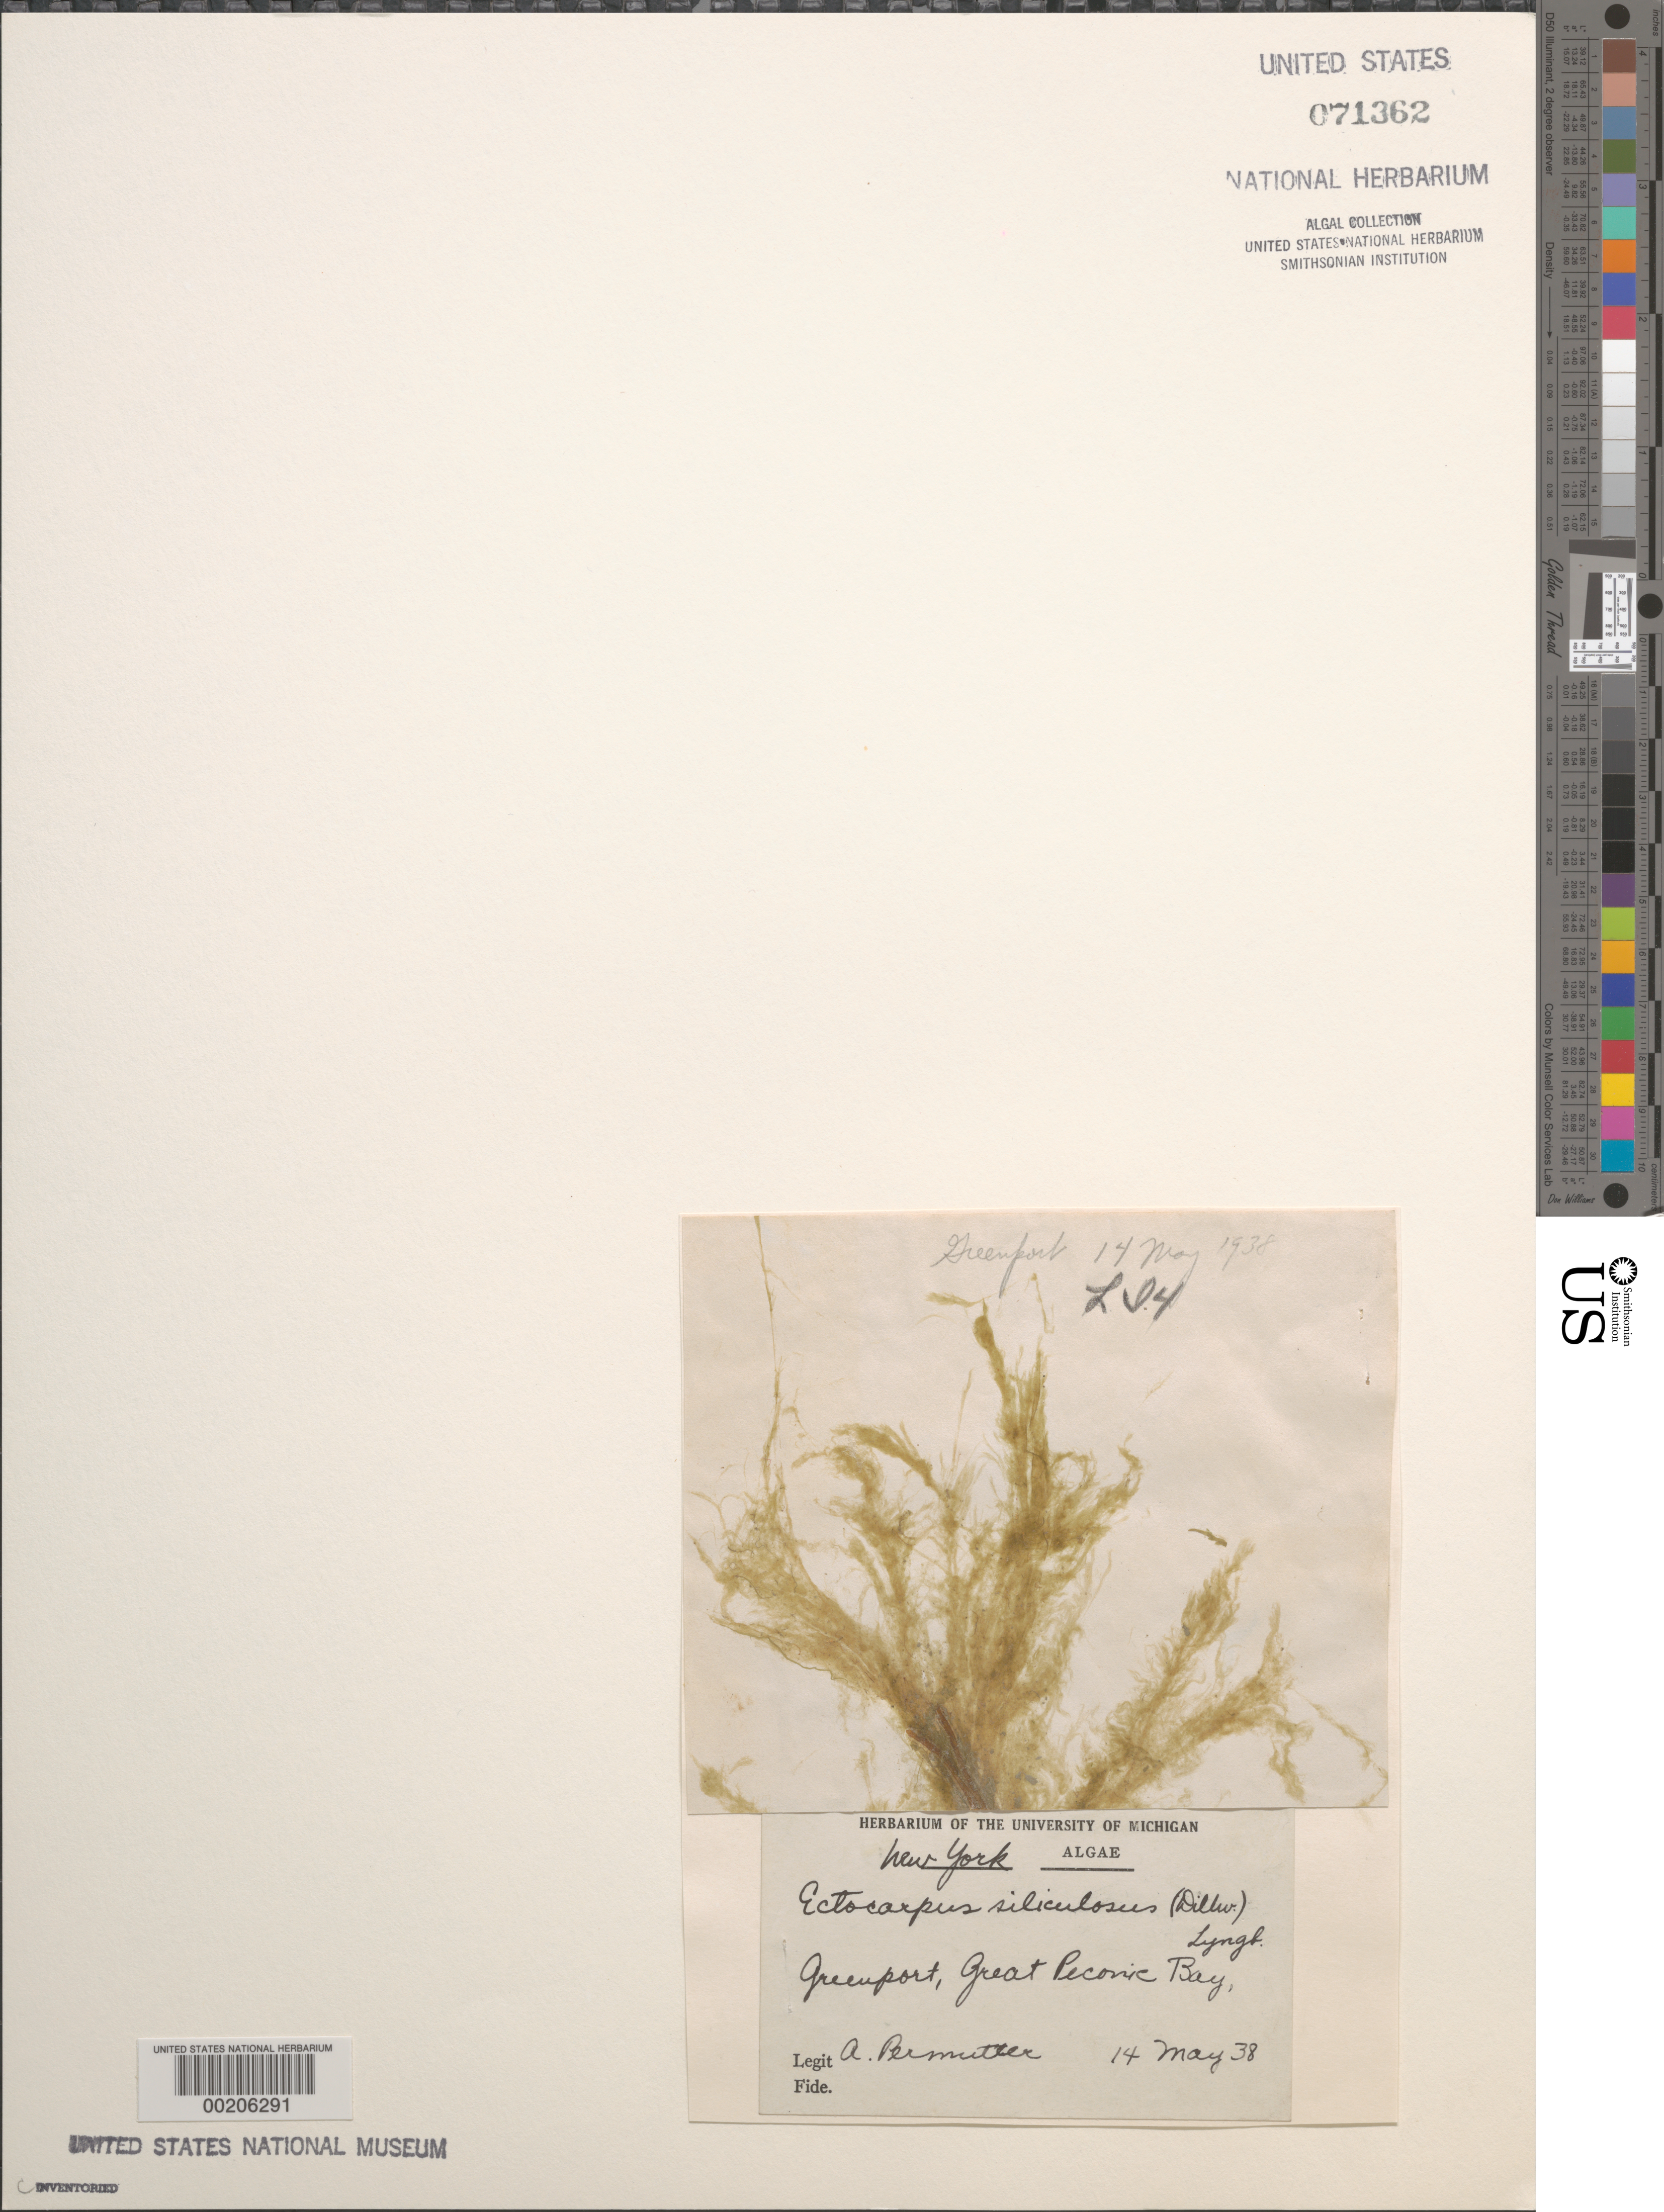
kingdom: Chromista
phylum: Ochrophyta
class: Phaeophyceae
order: Ectocarpales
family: Ectocarpaceae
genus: Ectocarpus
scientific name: Ectocarpus siliculosus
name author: (Dillwyn) Lyngbye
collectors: A. Perlmutter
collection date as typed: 14 May 1938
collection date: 1938-05-14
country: United States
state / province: New York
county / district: Suffolk County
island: Long Island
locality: Greenport, Great Peconic Bay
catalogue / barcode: US 71362